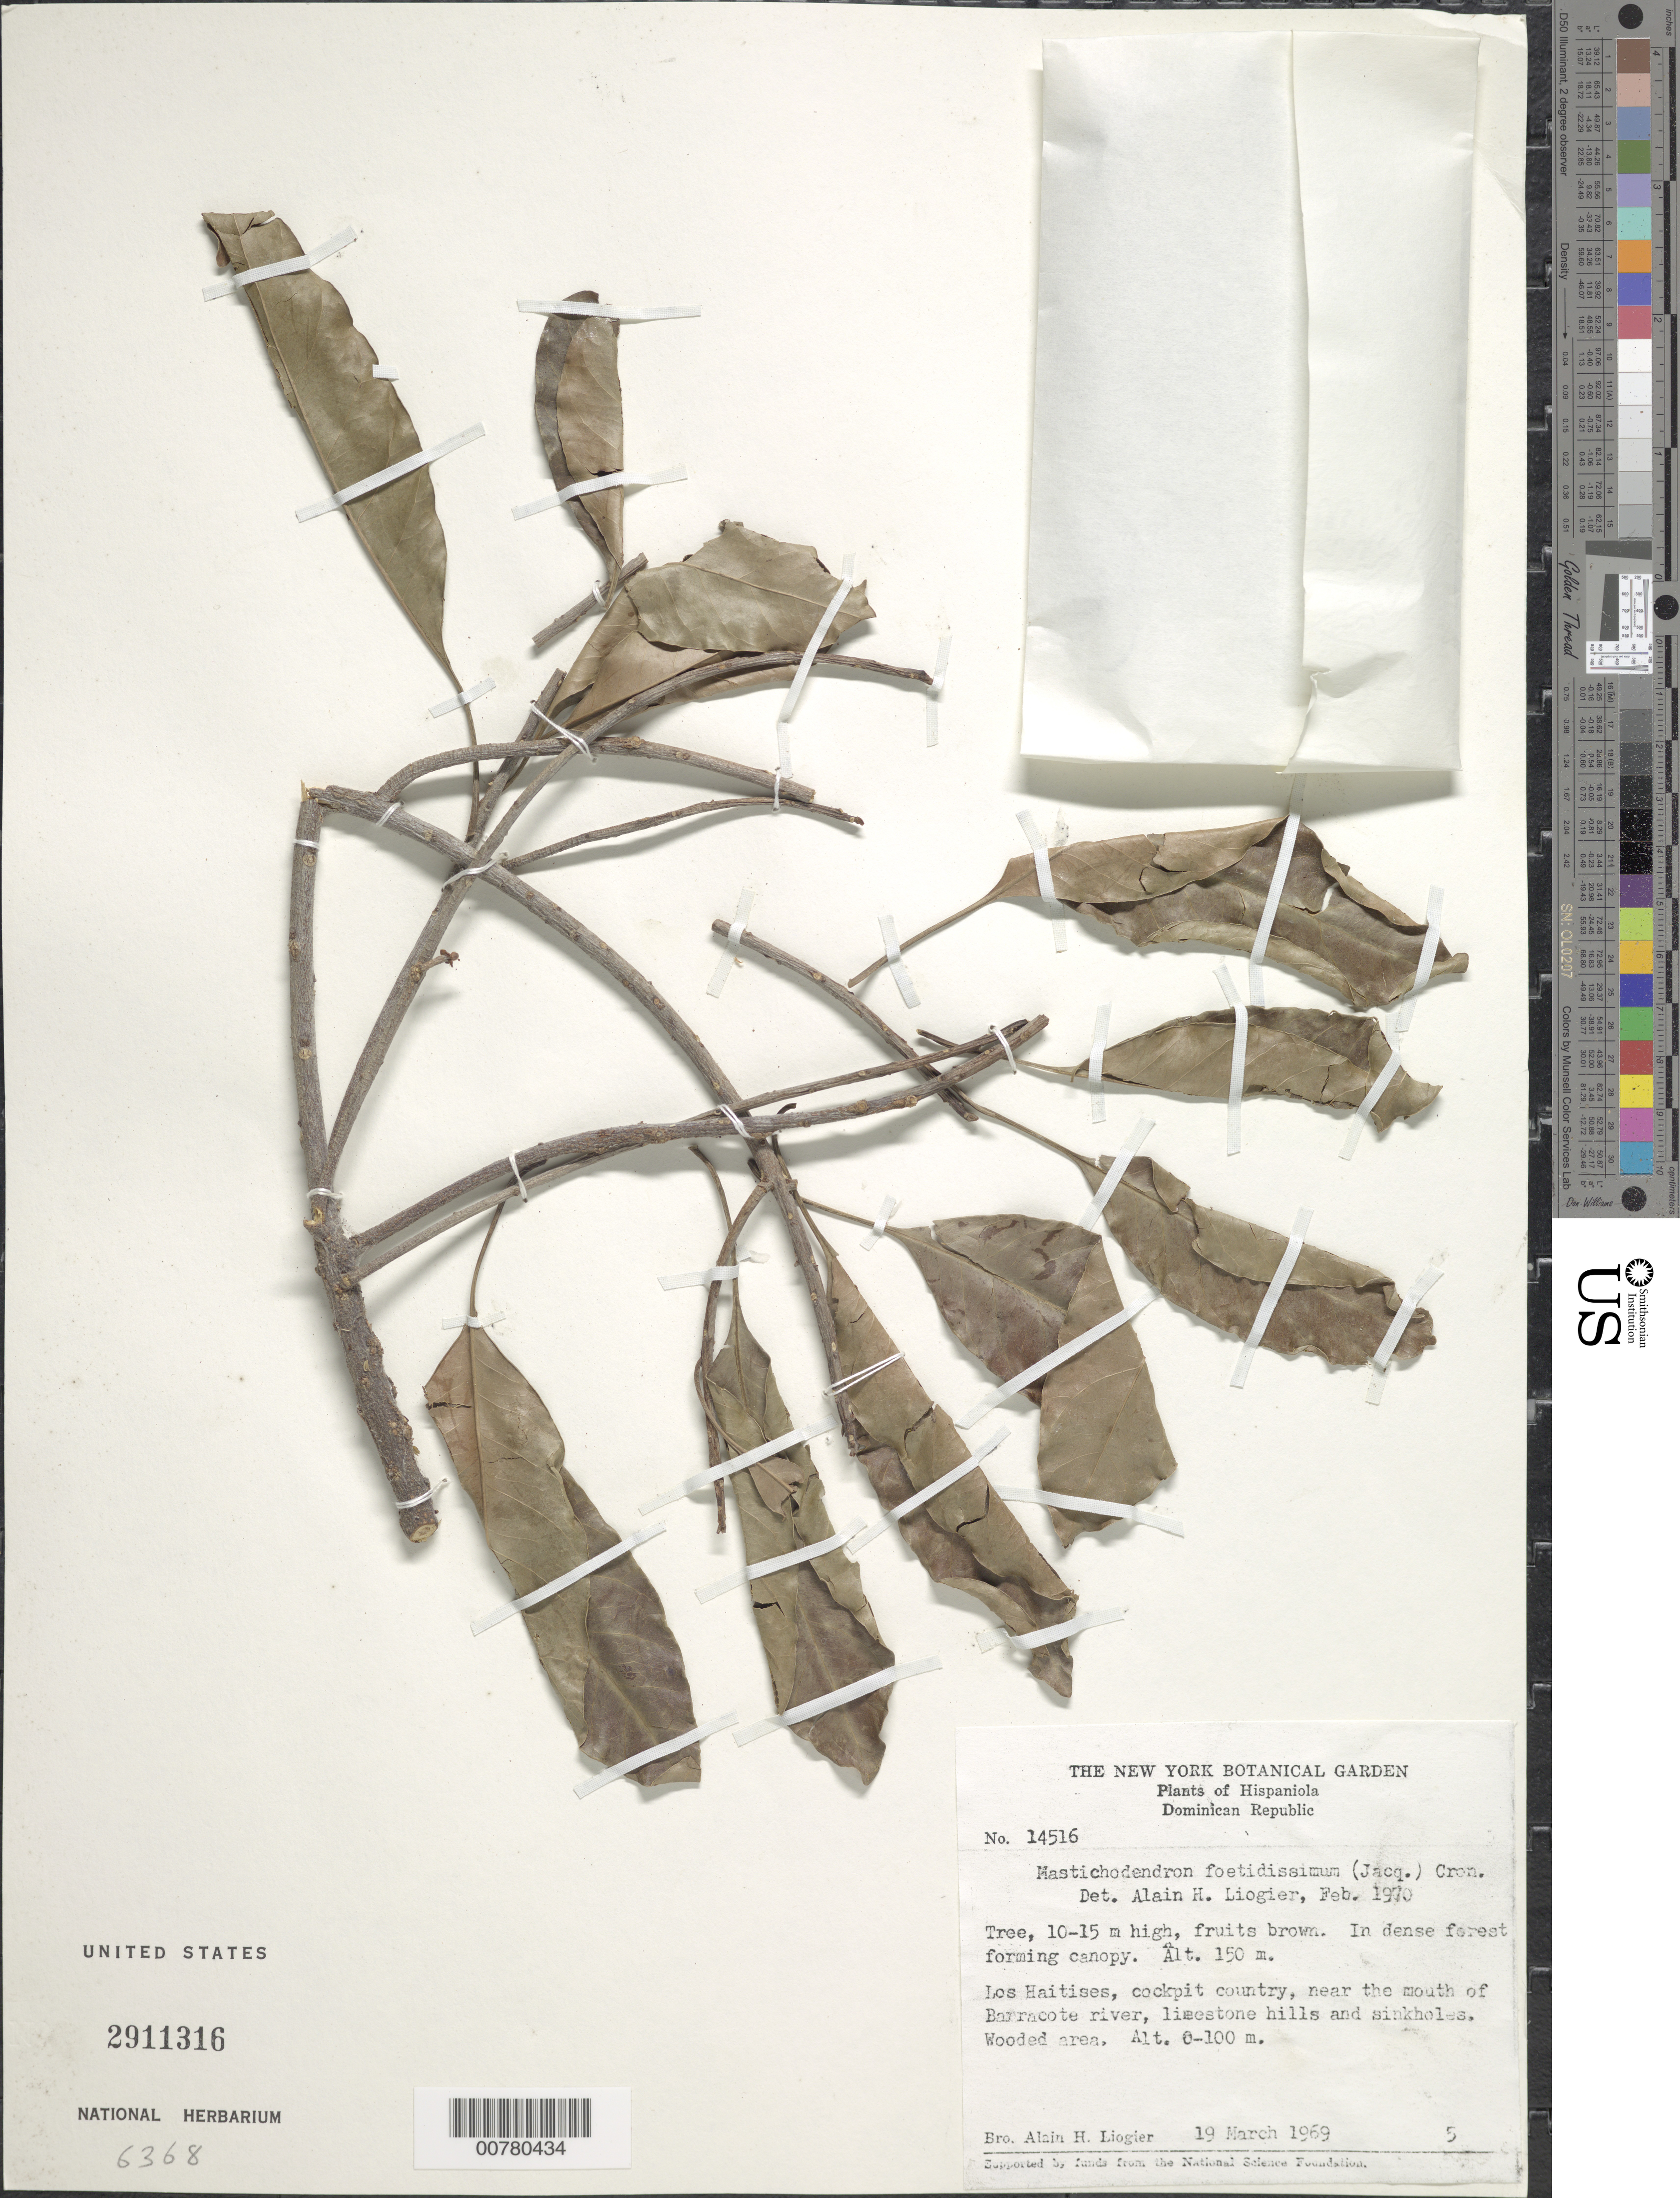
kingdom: Plantae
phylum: Tracheophyta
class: Magnoliopsida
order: Ericales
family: Sapotaceae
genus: Sideroxylon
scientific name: Sideroxylon foetidissimum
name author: Jacq.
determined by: Liogier, Alain H.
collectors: A. H. Liogier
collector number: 14516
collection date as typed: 19 Mar 1969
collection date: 1969-03-19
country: Dominican Republic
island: Hispaniola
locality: Los Haitises, cockpit country, near the mouth of Barracote River.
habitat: Limestone hills and sinkholes, wooded area.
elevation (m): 150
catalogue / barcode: US 2911316